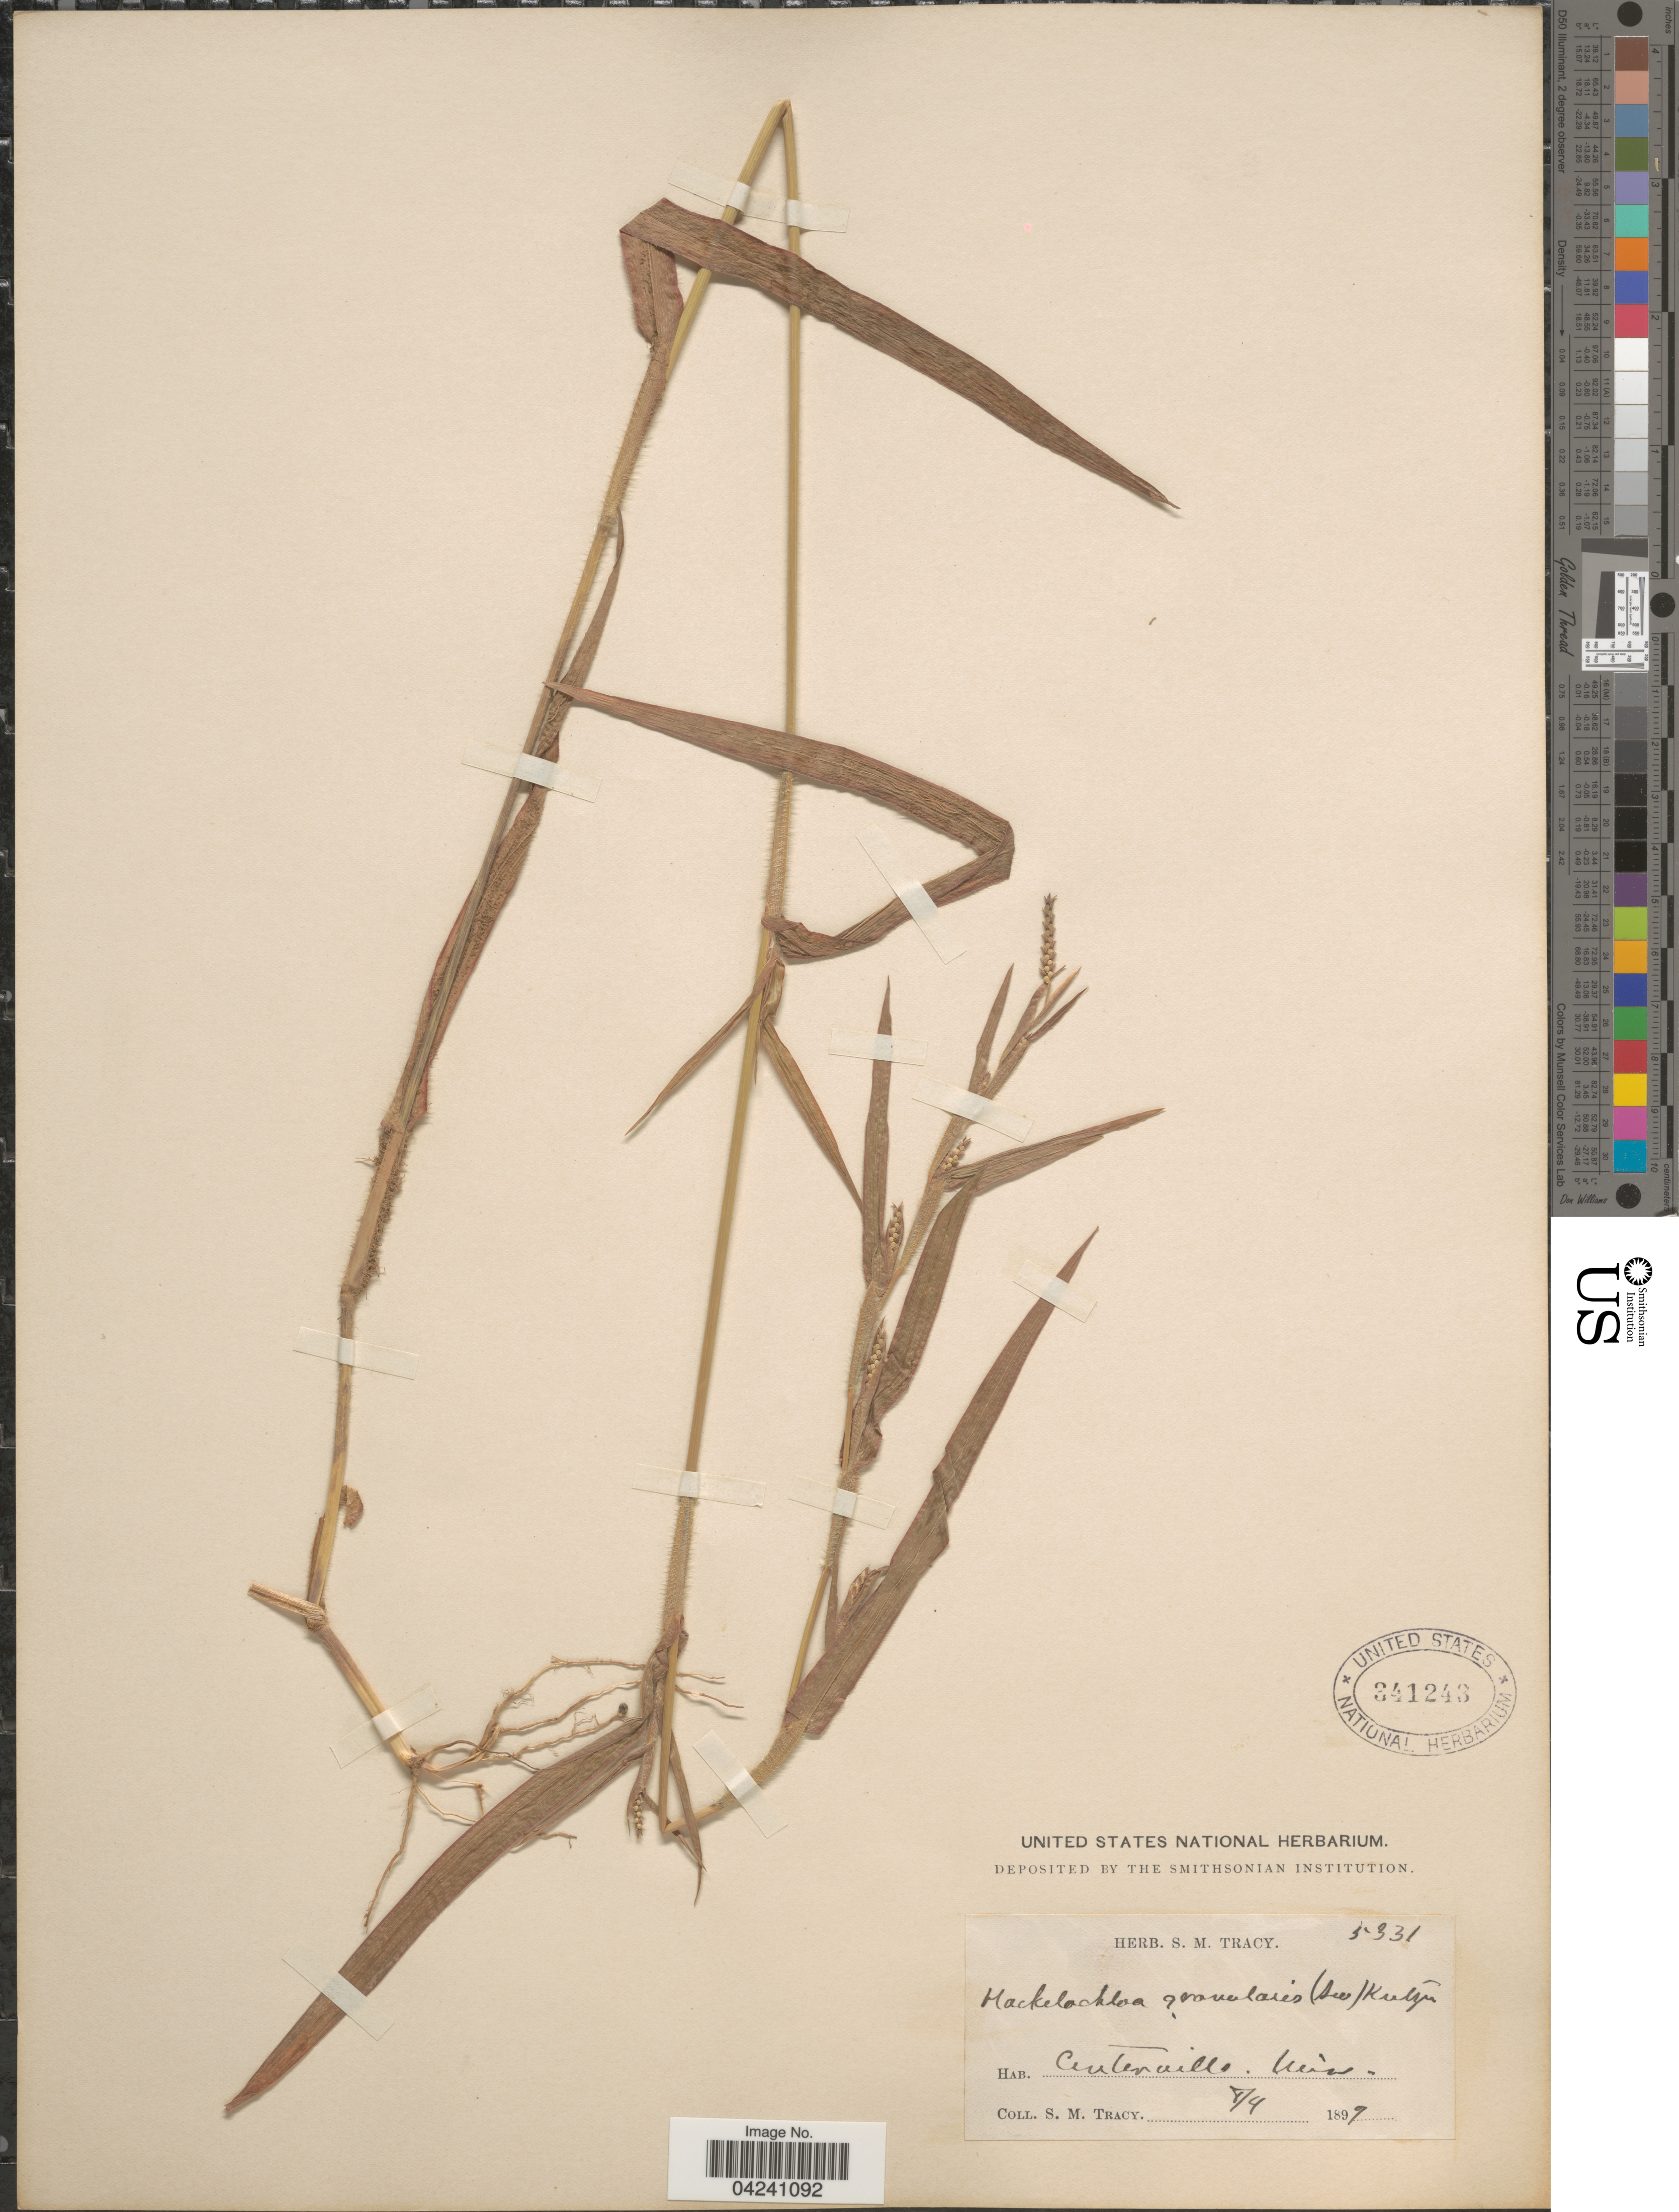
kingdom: Plantae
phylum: Tracheophyta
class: Liliopsida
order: Poales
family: Poaceae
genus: Hackelochloa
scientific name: Hackelochloa granularis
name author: (L.) Kuntze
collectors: S. M. Tracy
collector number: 5331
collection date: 1897-08-04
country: United States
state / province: Mississippi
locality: Centerville.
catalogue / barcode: US 341243